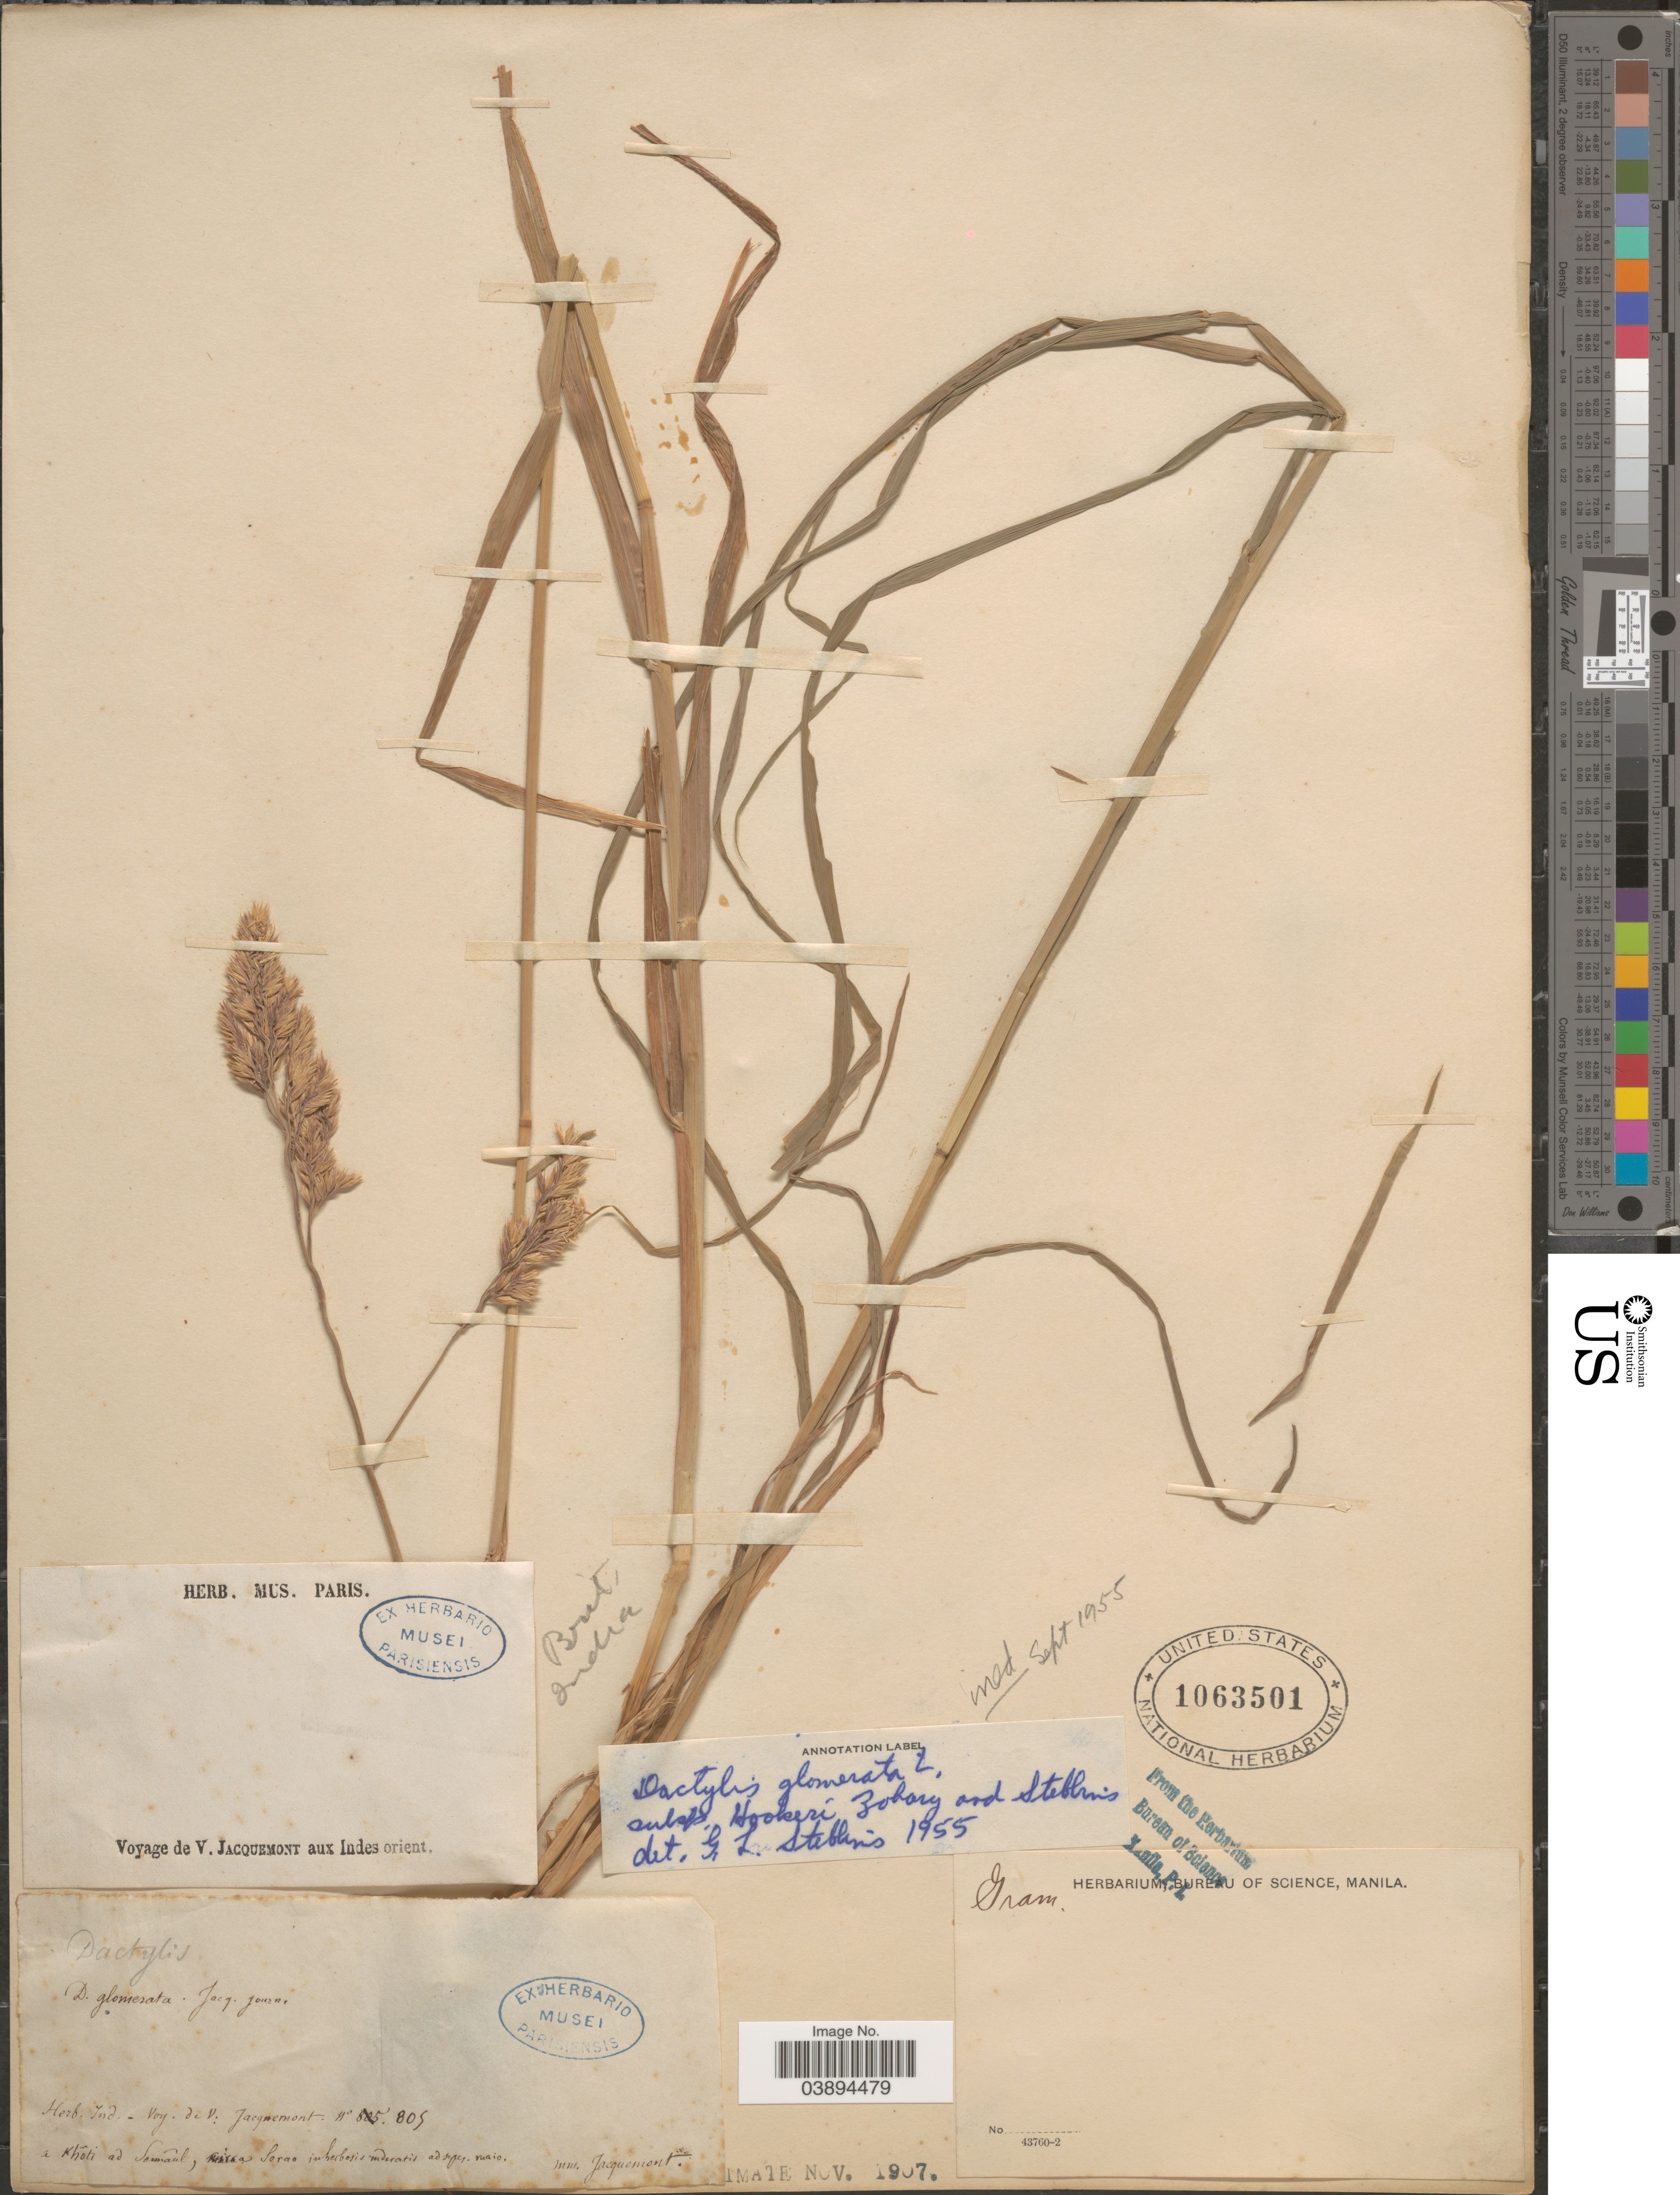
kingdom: Plantae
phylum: Tracheophyta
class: Liliopsida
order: Poales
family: Poaceae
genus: Dactylis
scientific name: Dactylis glomerata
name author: L.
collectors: V. Jacquemont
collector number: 805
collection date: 1955-09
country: India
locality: Indes orient. Brit. India. A Khôti ad Semraul.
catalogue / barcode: US 1063501